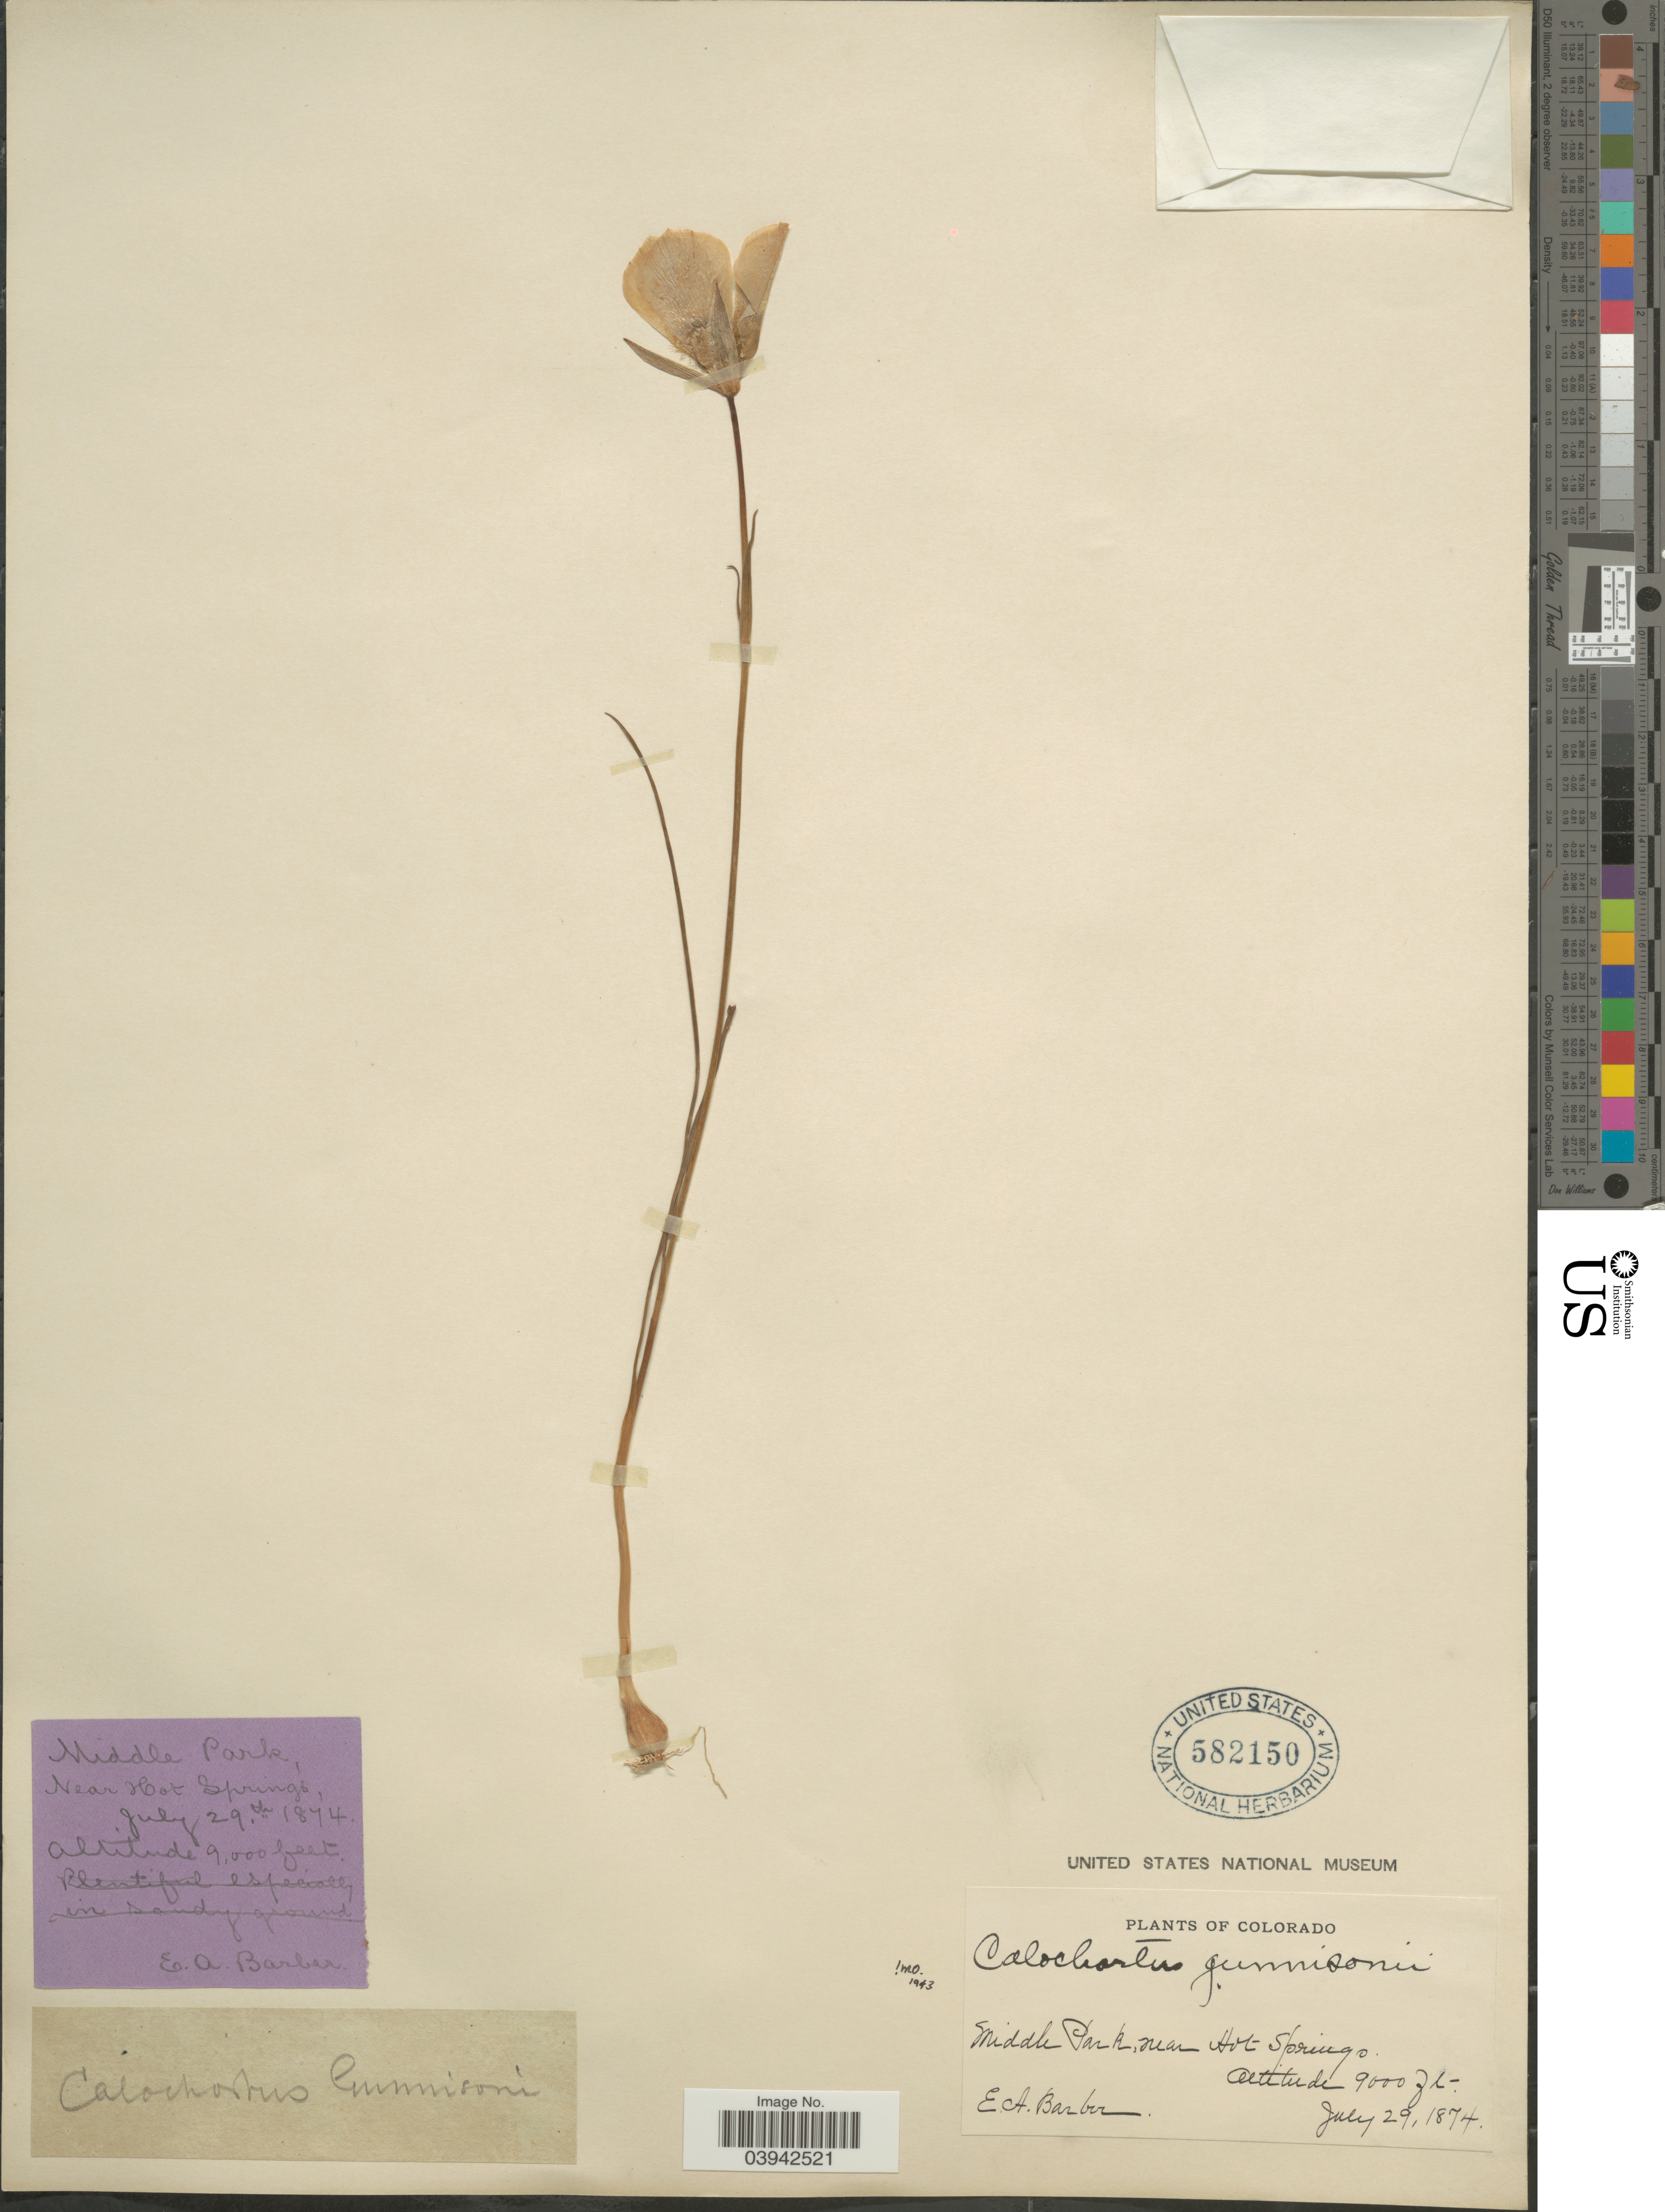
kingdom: Plantae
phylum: Tracheophyta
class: Liliopsida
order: Liliales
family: Liliaceae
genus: Calochortus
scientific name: Calochortus gunnisonii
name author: S. Watson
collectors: E. Barber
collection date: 1874-07-29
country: United States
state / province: Colorado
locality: Middle Park, near Hot Springs.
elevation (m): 2743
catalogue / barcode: US 582150